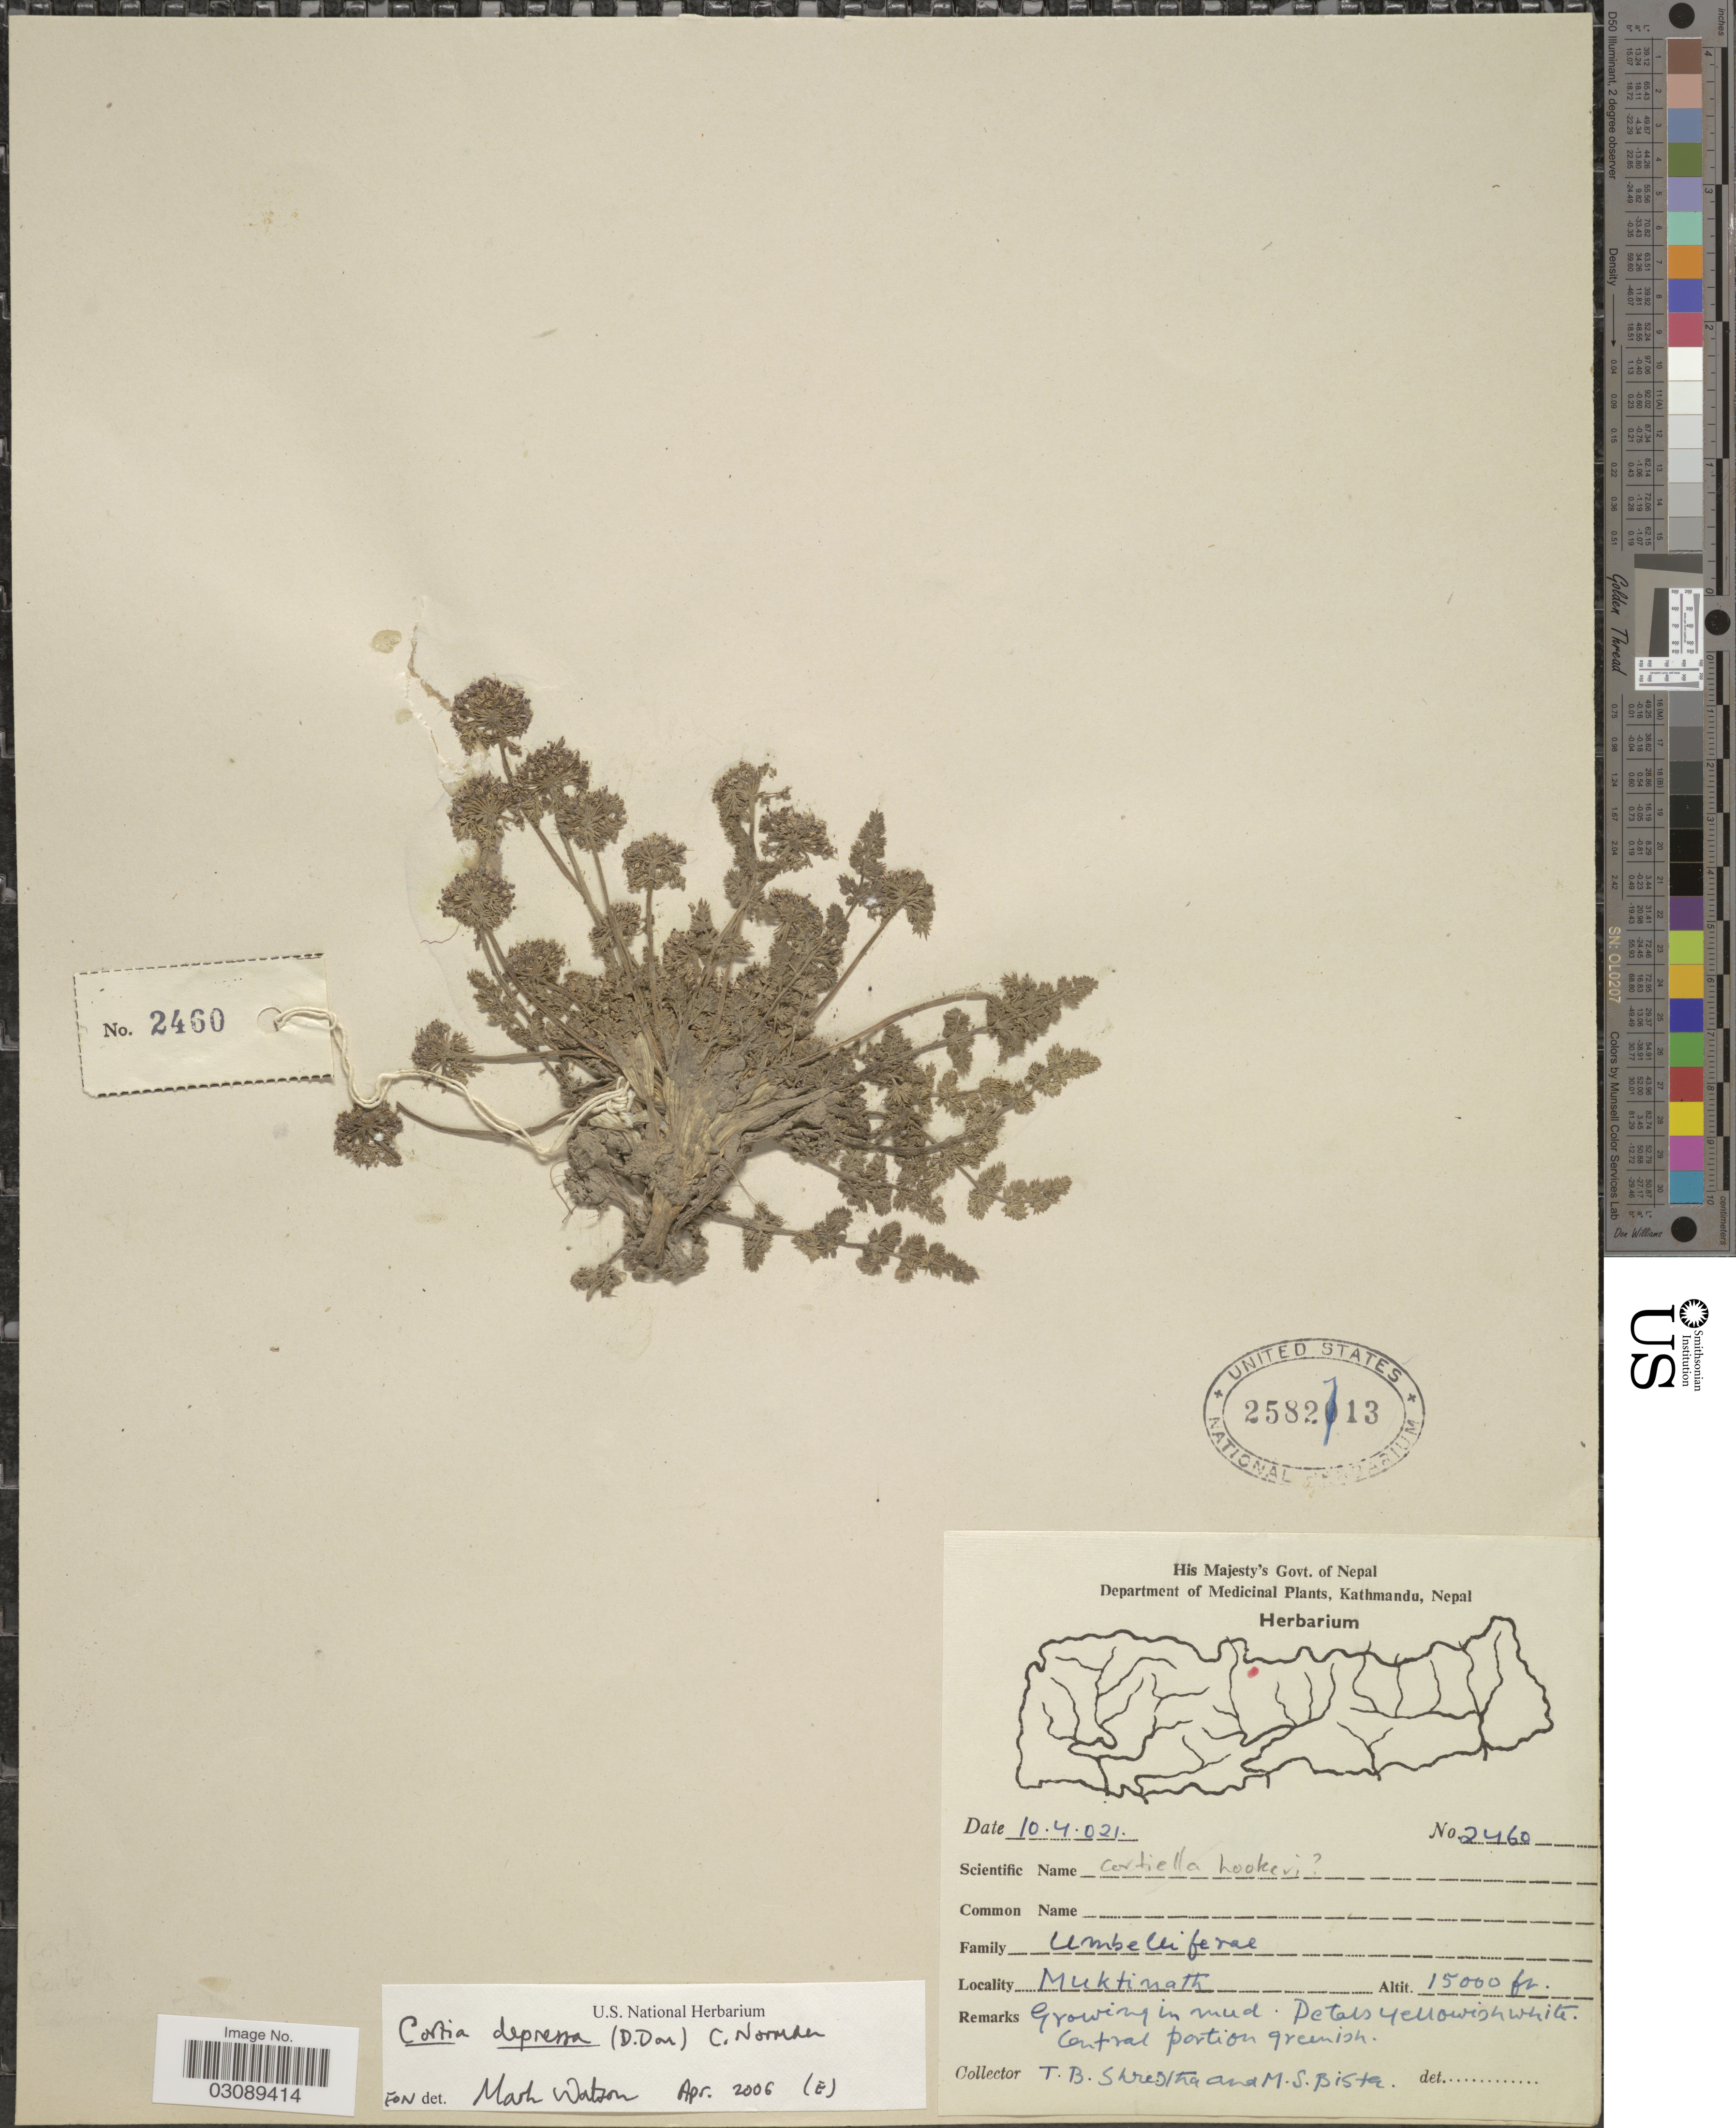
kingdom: Plantae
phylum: Tracheophyta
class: Magnoliopsida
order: Apiales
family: Apiaceae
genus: Cortia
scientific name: Cortia depressa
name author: (D. Don) Norman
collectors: T. B. Shrestha & M. Bista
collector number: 2460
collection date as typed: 10-4-021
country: Nepal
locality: Muktinath.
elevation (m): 4572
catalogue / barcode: US 2582113